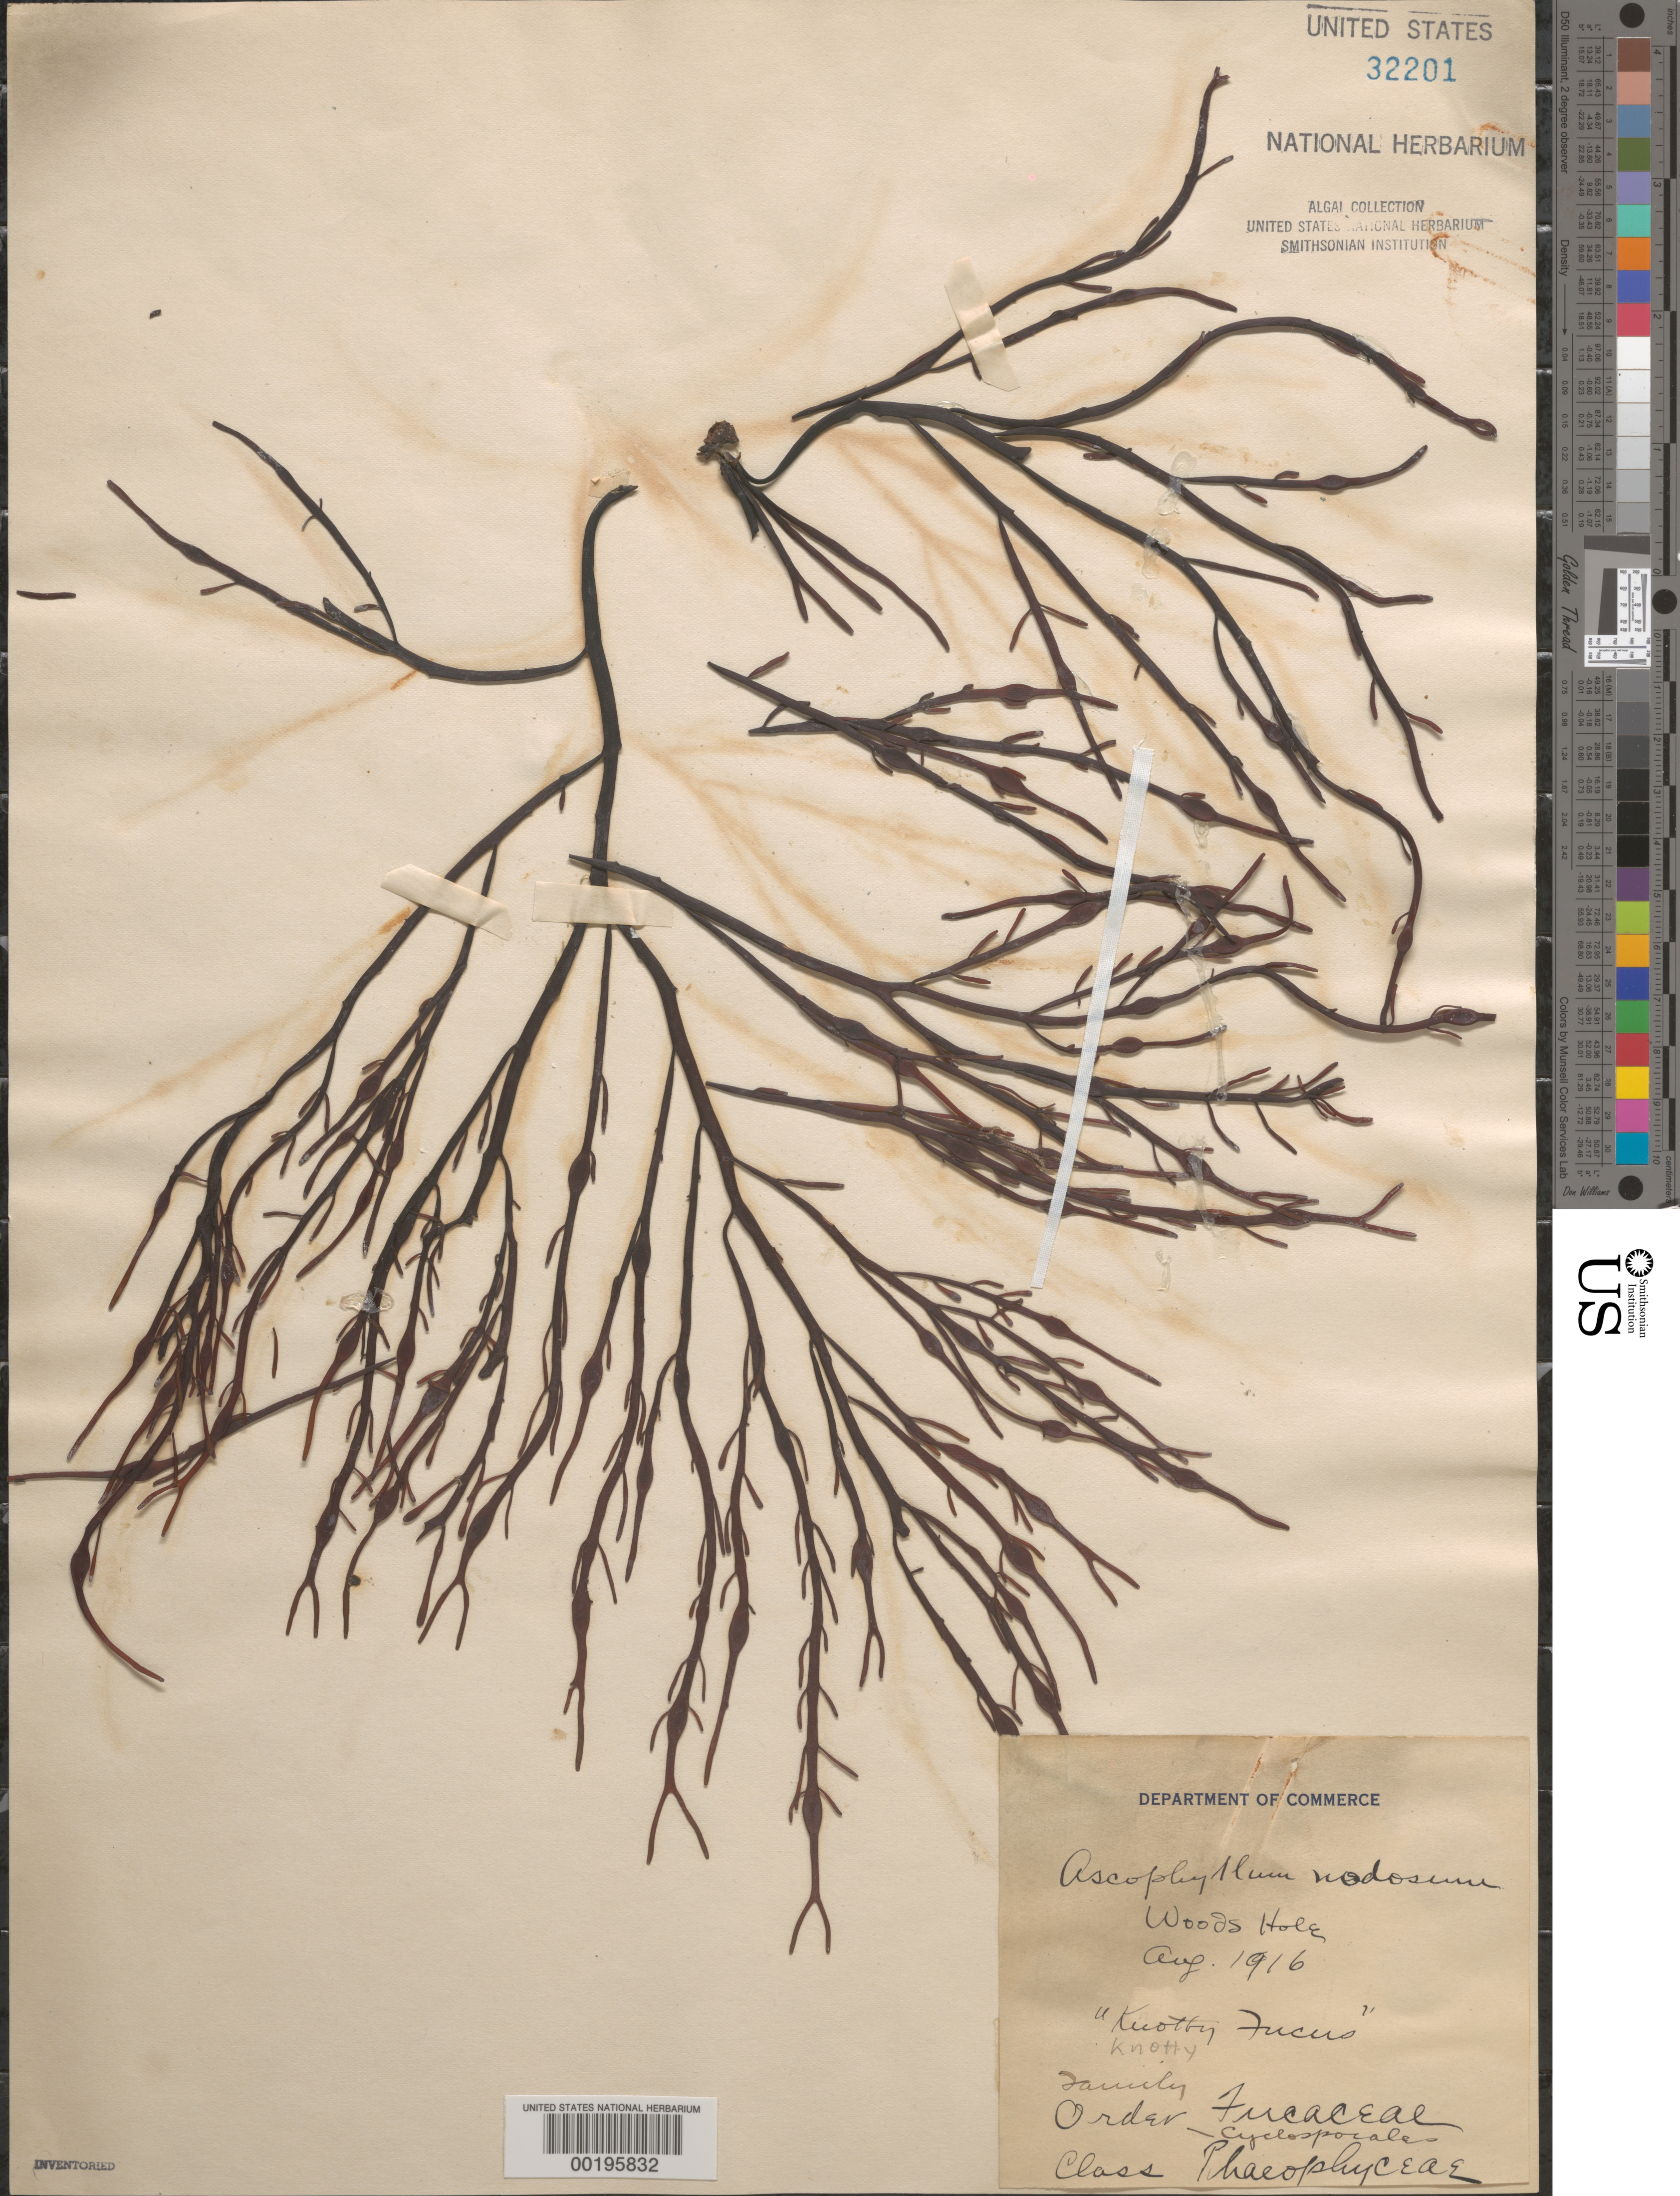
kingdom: Chromista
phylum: Ochrophyta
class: Phaeophyceae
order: Fucales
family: Fucaceae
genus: Ascophyllum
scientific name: Ascophyllum nodosum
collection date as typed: Aug 1916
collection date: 1916-08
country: United States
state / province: Massachusetts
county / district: Barnstable County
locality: Woods Hole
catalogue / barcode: US 32201